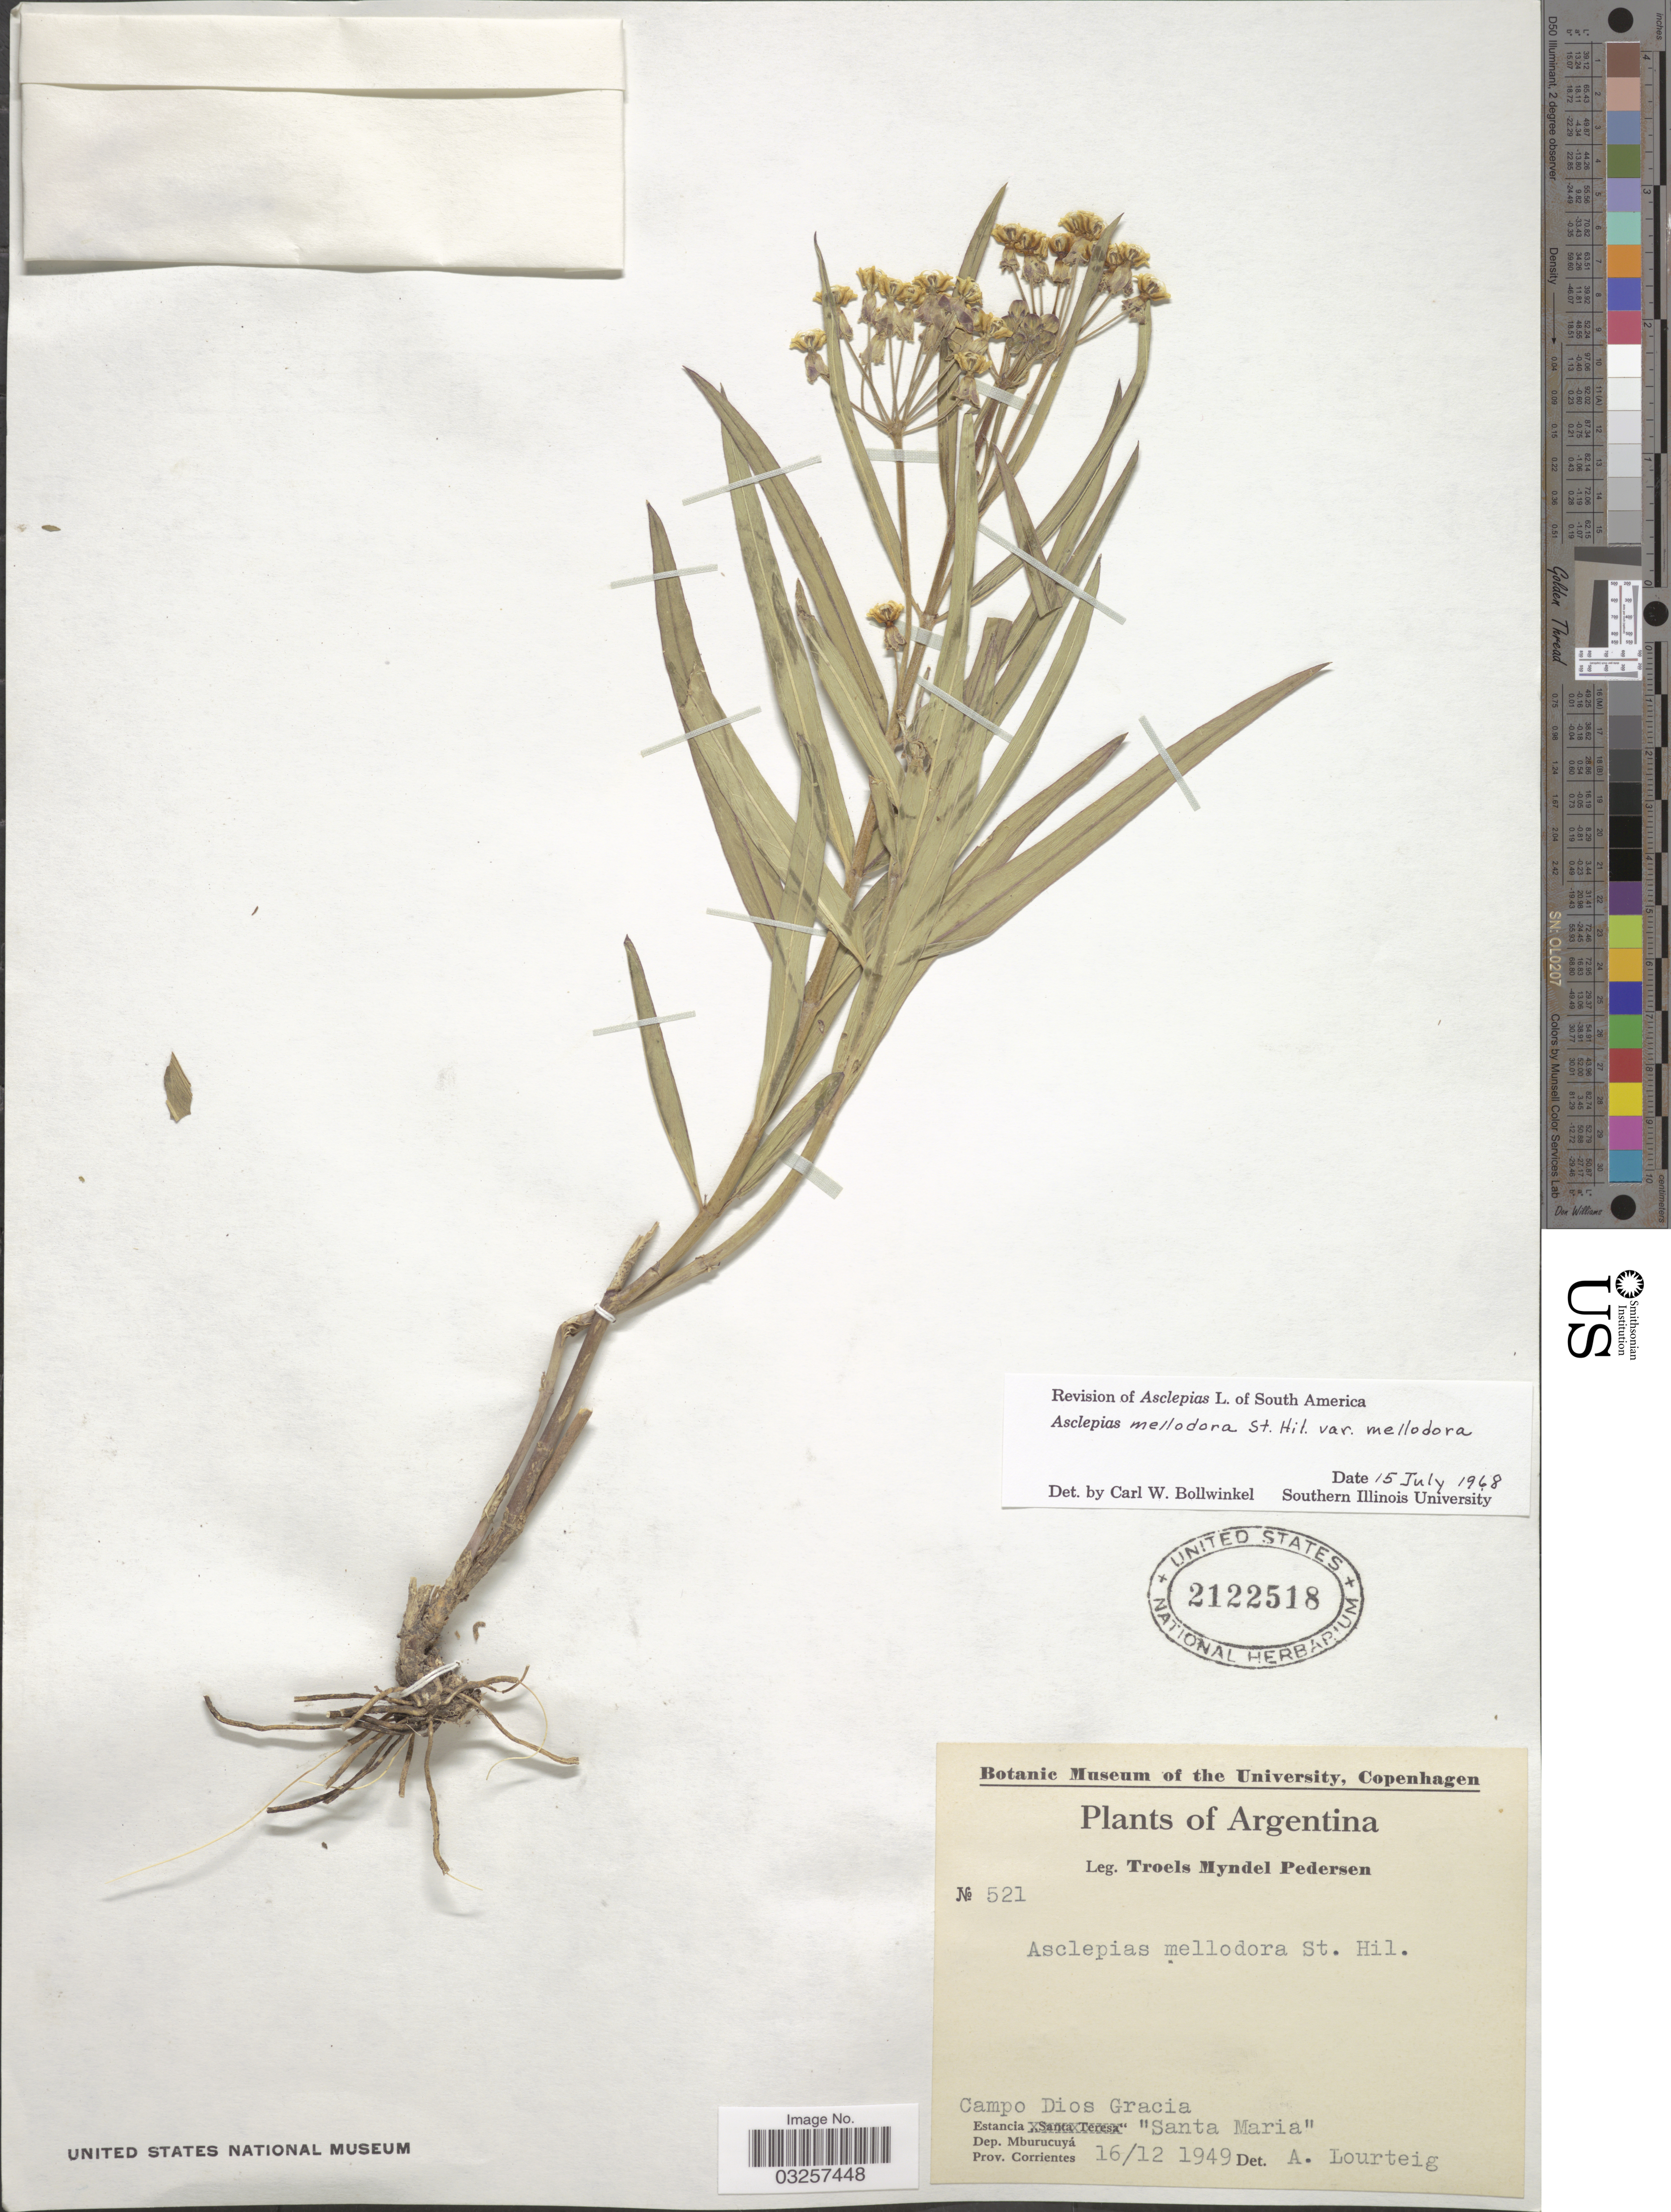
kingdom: Plantae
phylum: Tracheophyta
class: Magnoliopsida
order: Gentianales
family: Apocynaceae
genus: Asclepias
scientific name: Asclepias mellodora var. mellodora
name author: A. St.-Hil.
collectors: T. Pederson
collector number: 521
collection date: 1949-12-16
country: Argentina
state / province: Corrientes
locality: Campo Dios Gracia. Estancia "Santa Maria". Dep. Mburucuyá.Prov. Corrientes.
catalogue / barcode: US 2122518